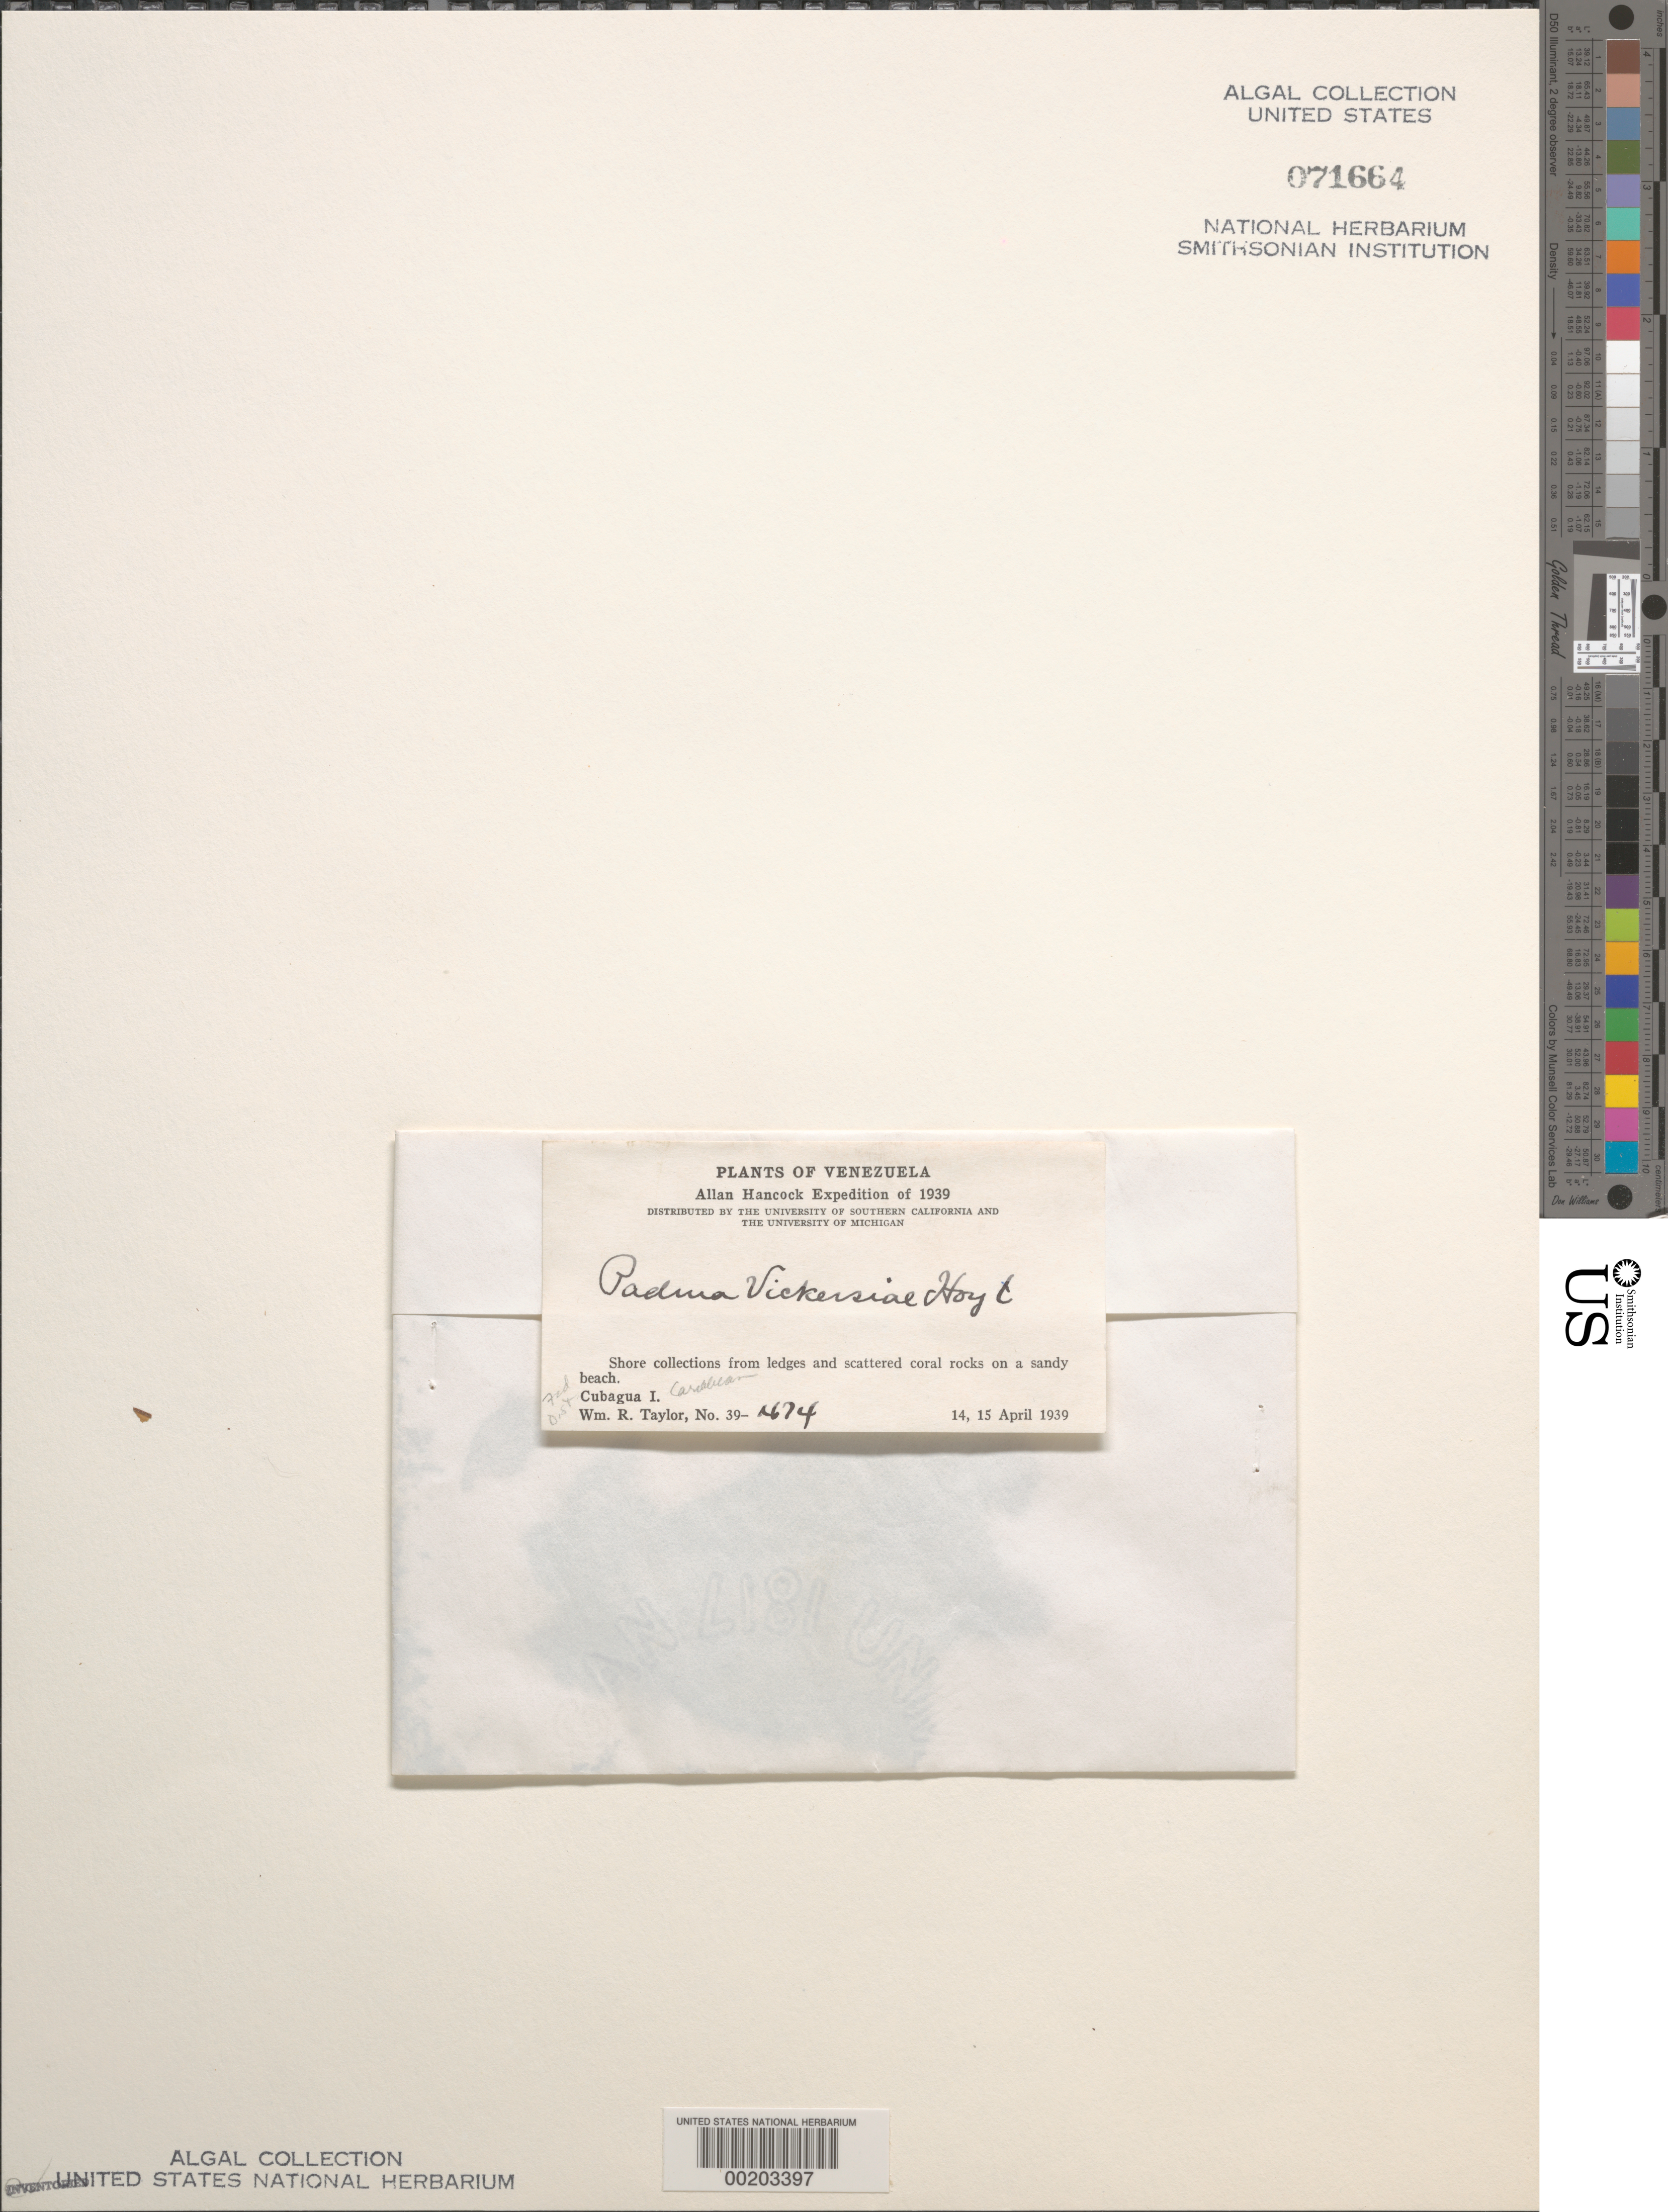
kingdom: Chromista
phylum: Ochrophyta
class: Phaeophyceae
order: Dictyotales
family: Dictyotaceae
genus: Padina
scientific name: Padina gymnospora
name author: (Kütz.) O.G. Sond.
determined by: Algae name updating Project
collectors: W. R. Taylor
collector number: WRT 39-474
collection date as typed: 14 Apr 1939 or 15 Apr 1939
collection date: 1939-04-14 or 1939-04-15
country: Venezuela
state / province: Nueva Esparta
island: Cubagua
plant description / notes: Allan Hancock Expedition of 1939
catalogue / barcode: US 71664